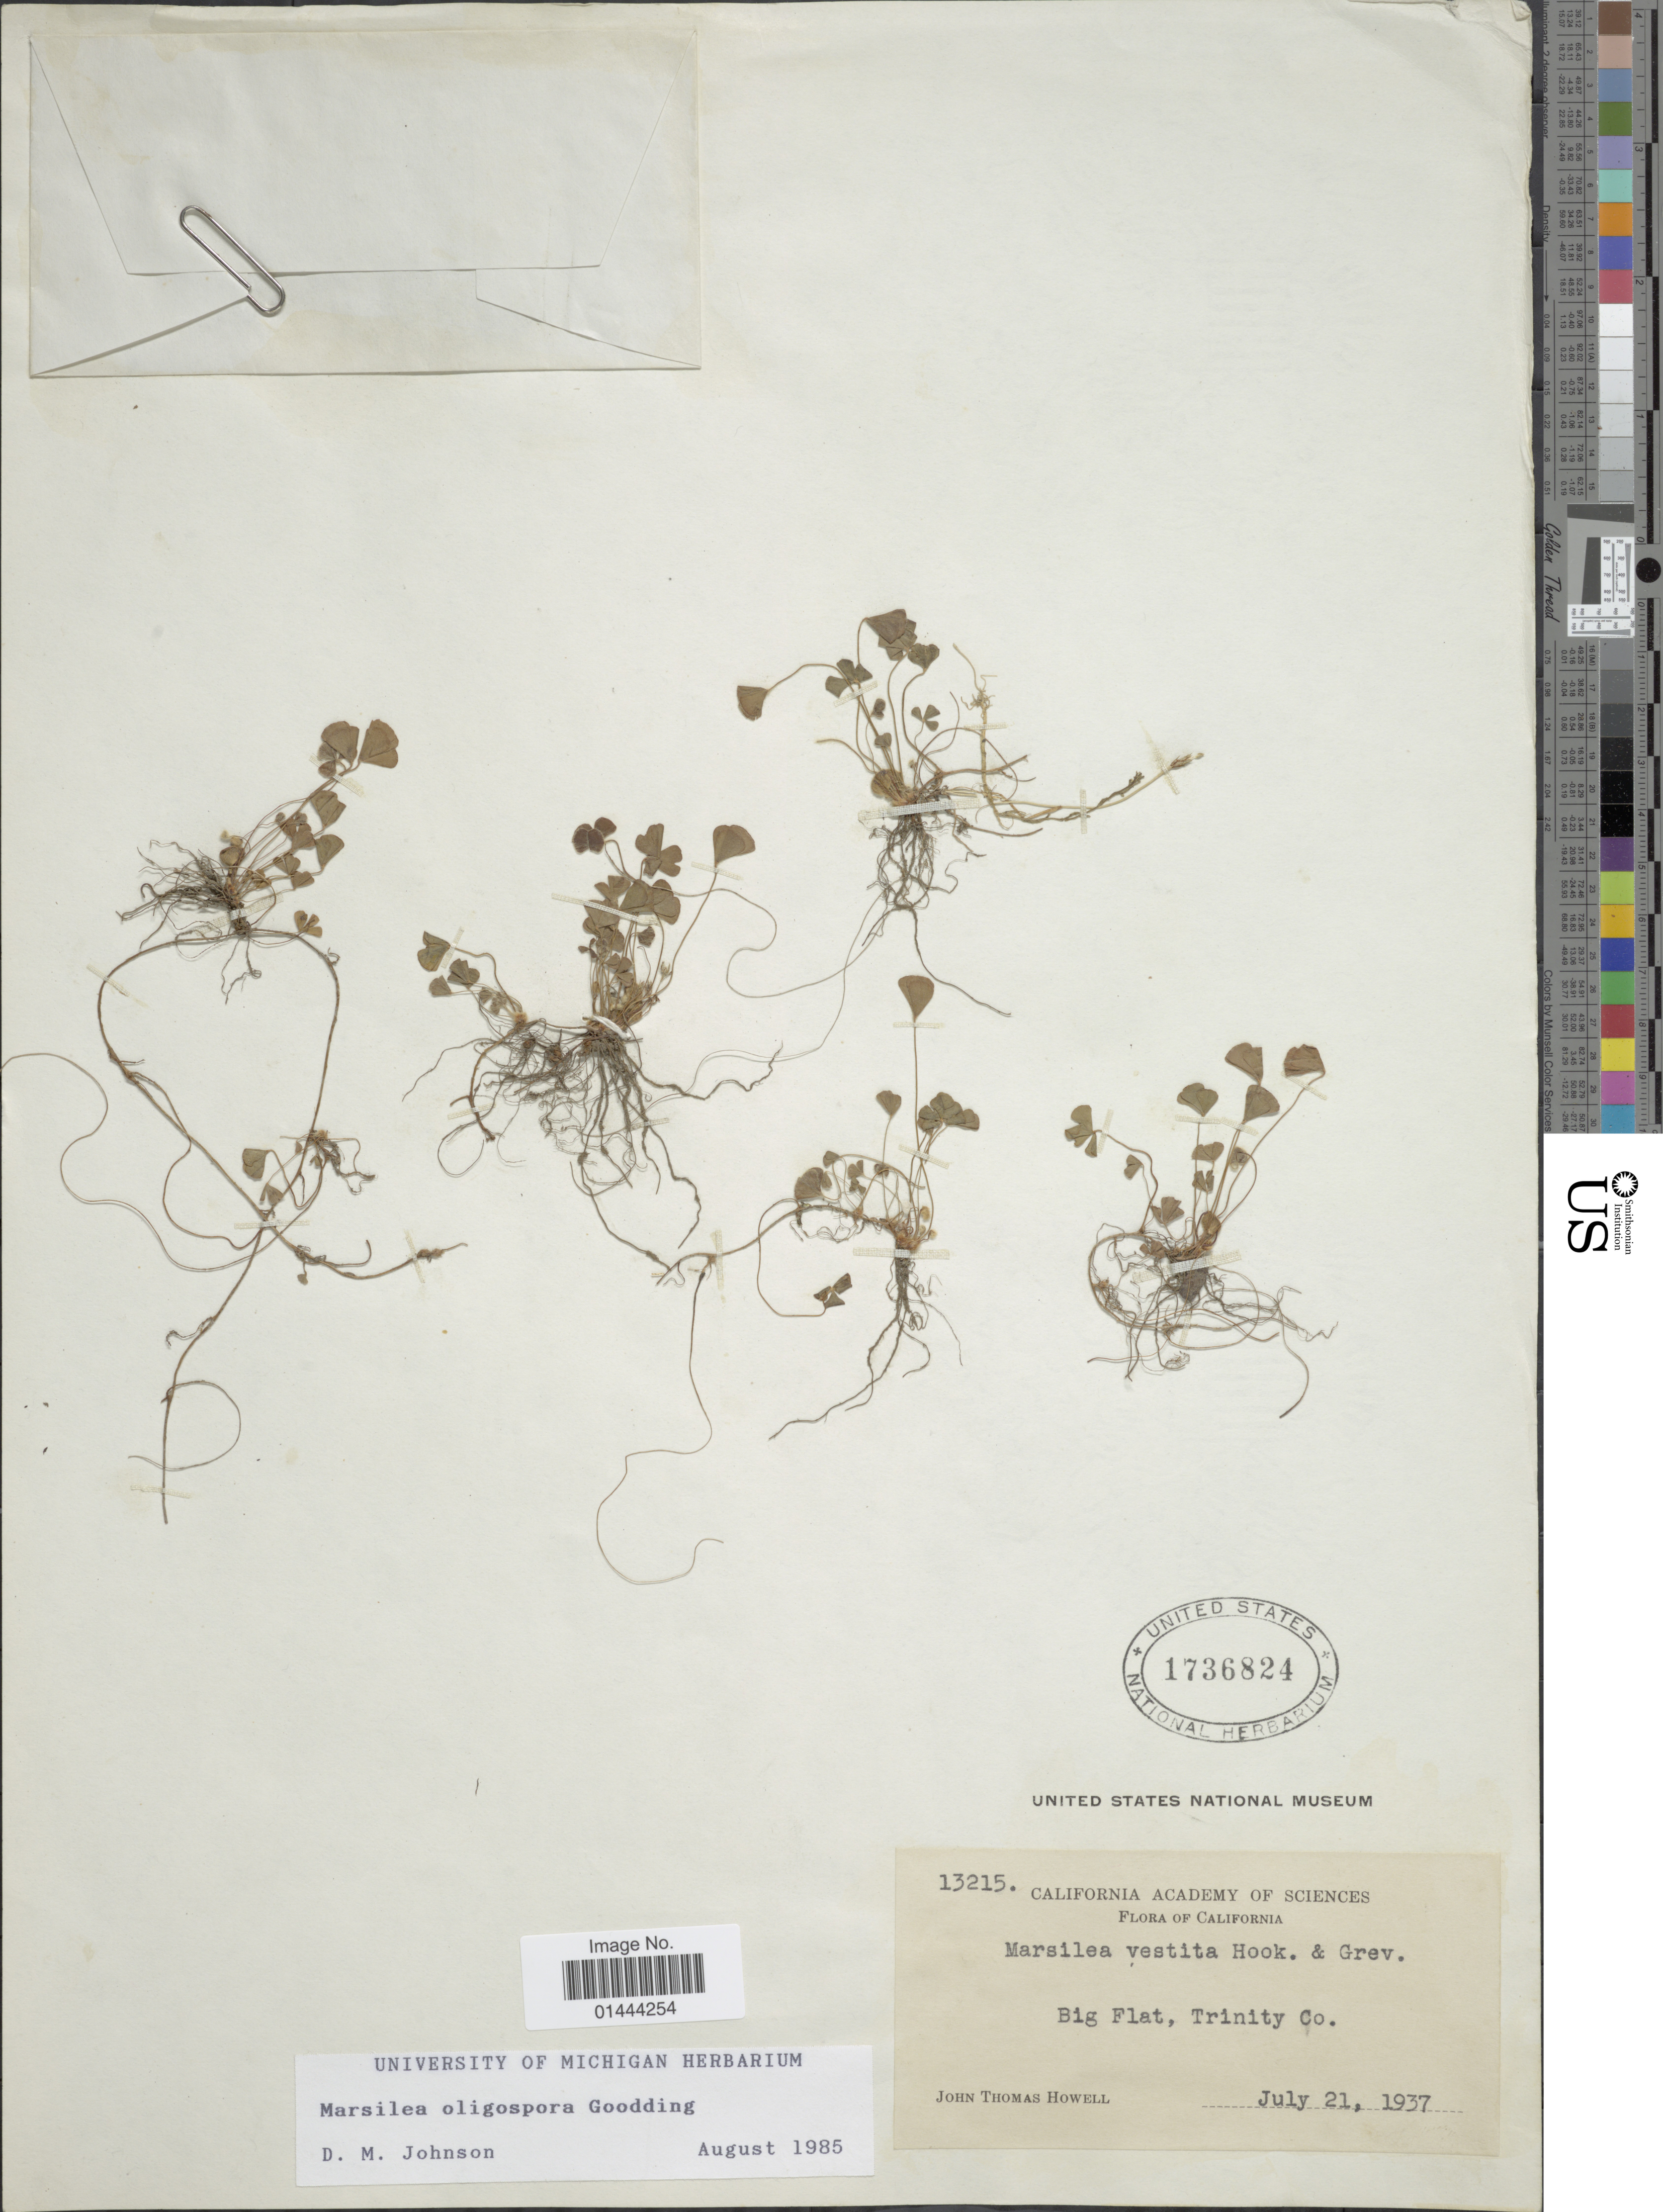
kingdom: Plantae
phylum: Tracheophyta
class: Polypodiopsida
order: Salviniales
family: Marsileaceae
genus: Marsilea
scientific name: Marsilea oligospora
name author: Goodd.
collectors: J. T. Howell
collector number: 13215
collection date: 1937-07-21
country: United States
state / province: California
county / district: Trinity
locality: Big Flat, Trinity Co.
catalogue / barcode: US 1736824